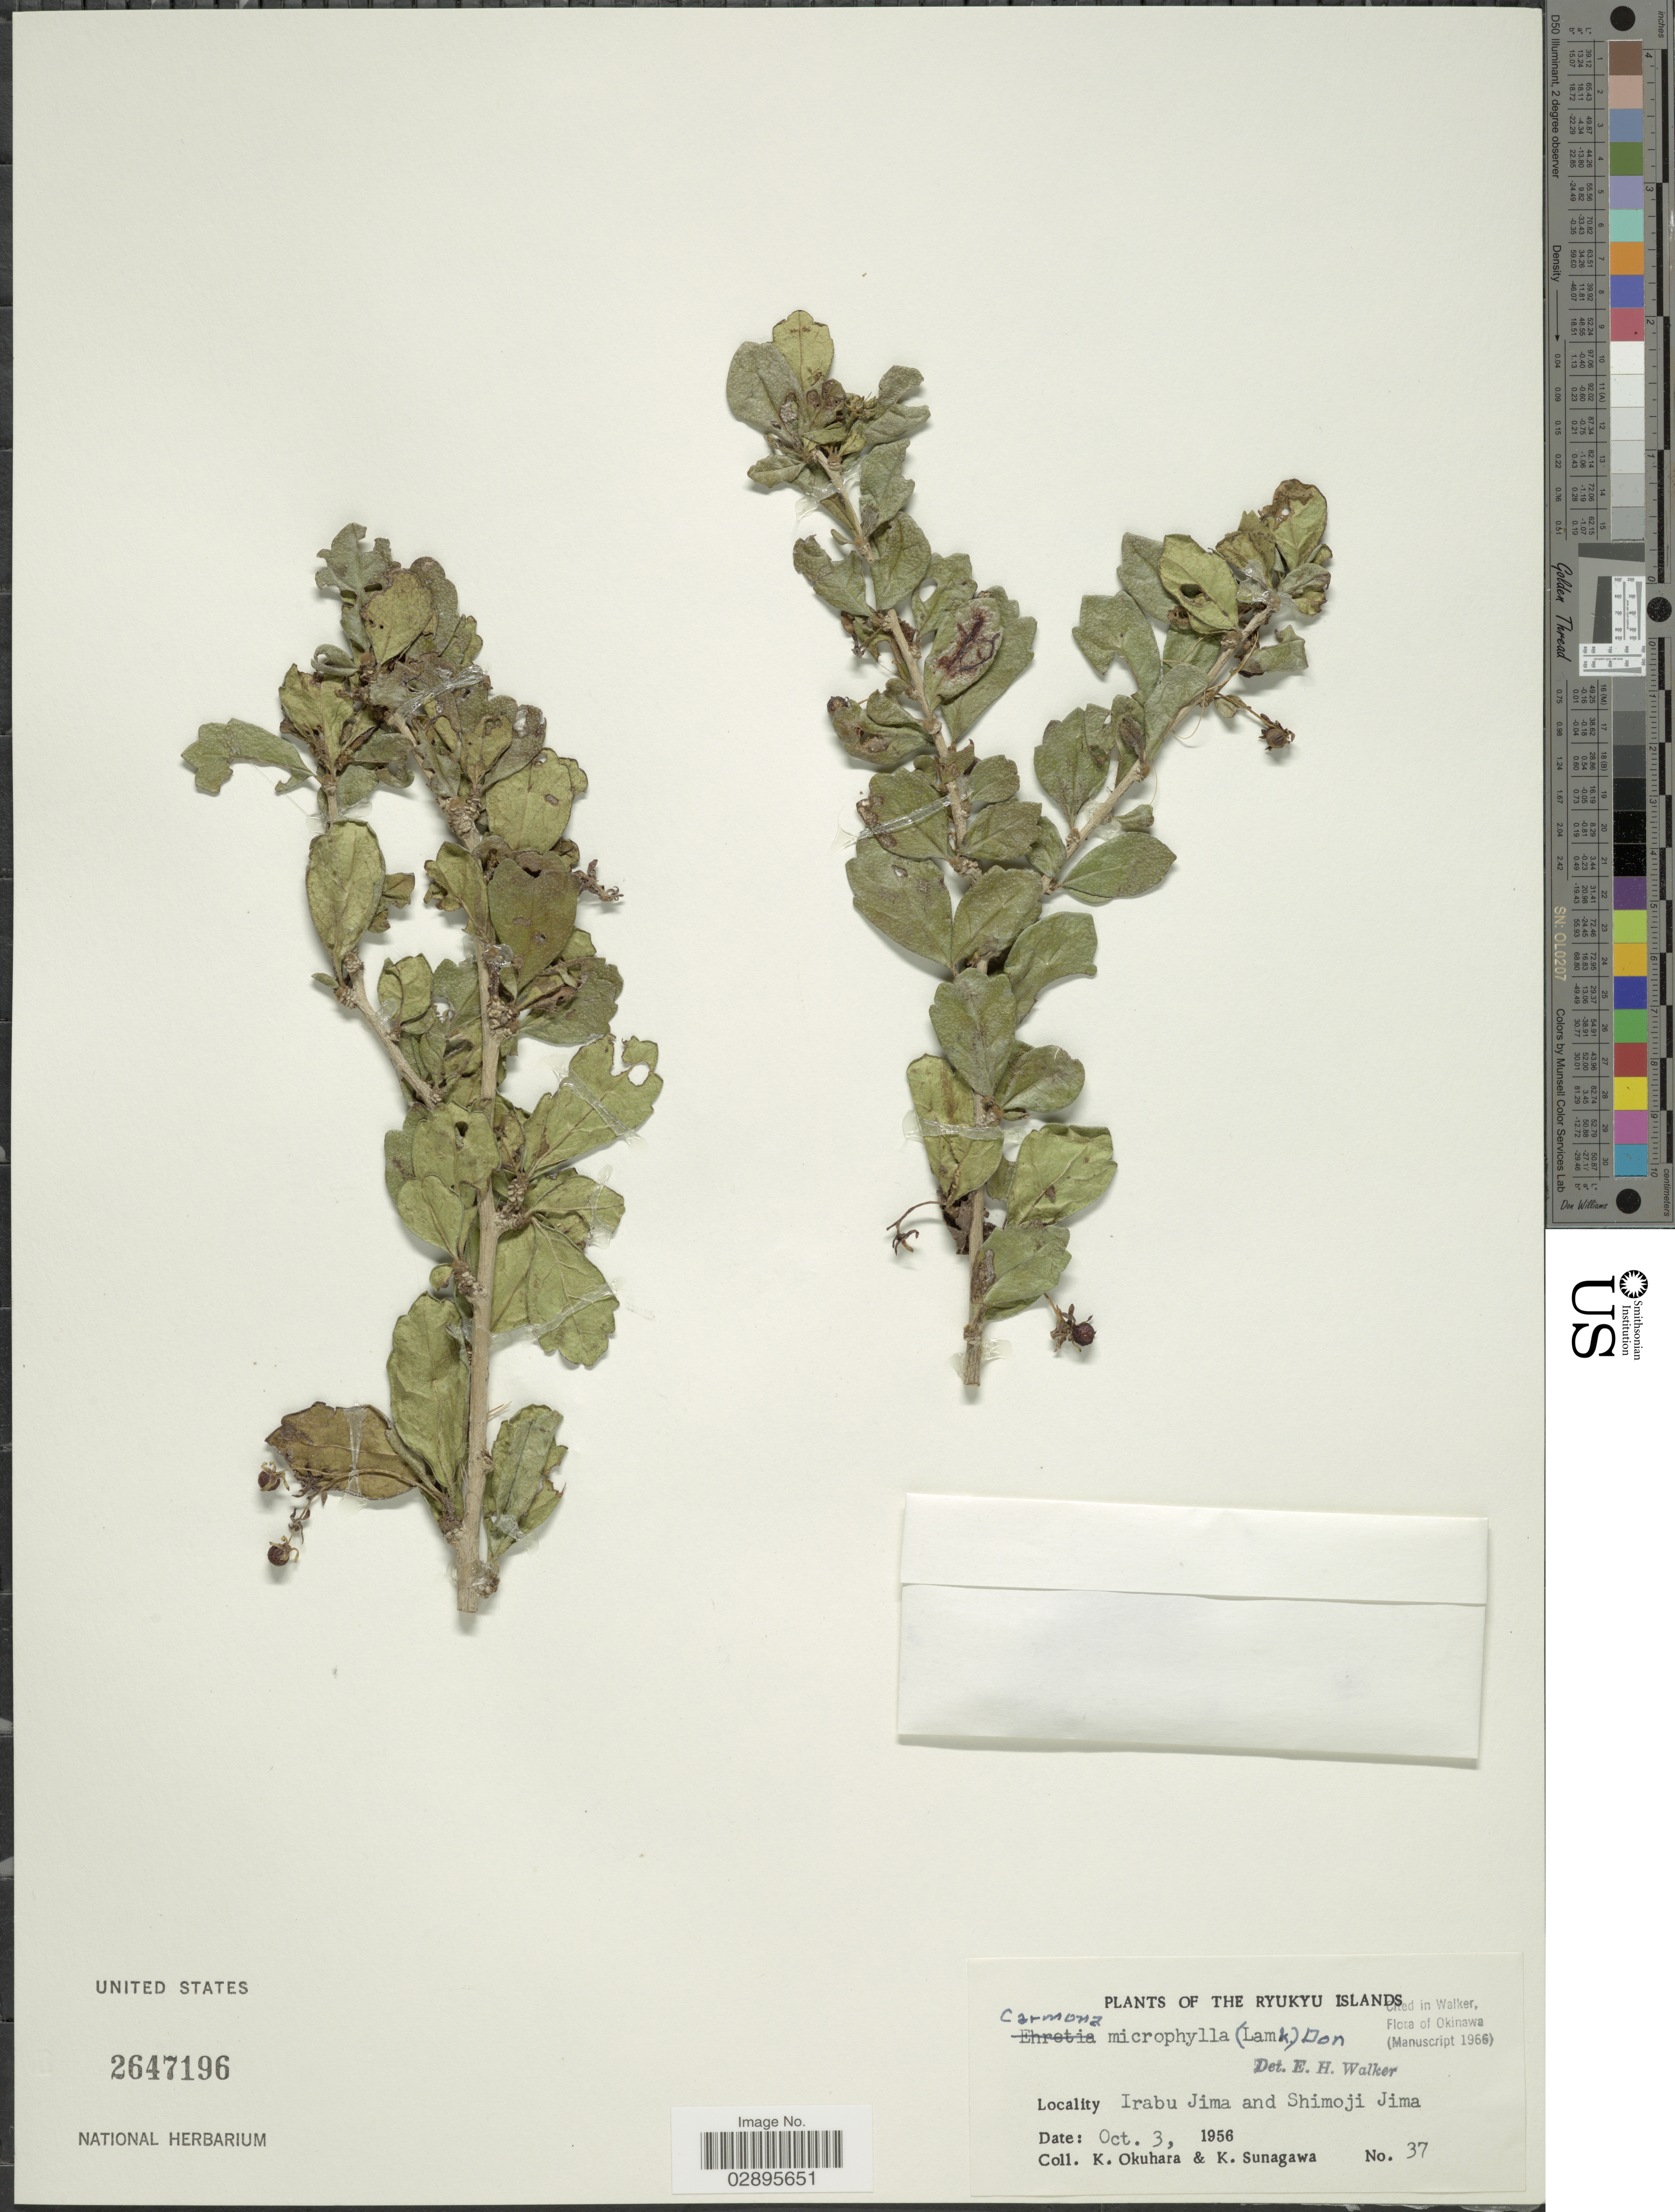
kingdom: Plantae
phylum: Tracheophyta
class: Magnoliopsida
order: Boraginales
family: Ehretiaceae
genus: Ehretia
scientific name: Ehretia microphylla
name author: Lam.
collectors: K. Okuhara & K. Sunagawa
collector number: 37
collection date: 1956-10-03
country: Japan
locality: The Ryukyu Islands. Irabu Jima and Shimoji Jima.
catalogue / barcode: US 2647196